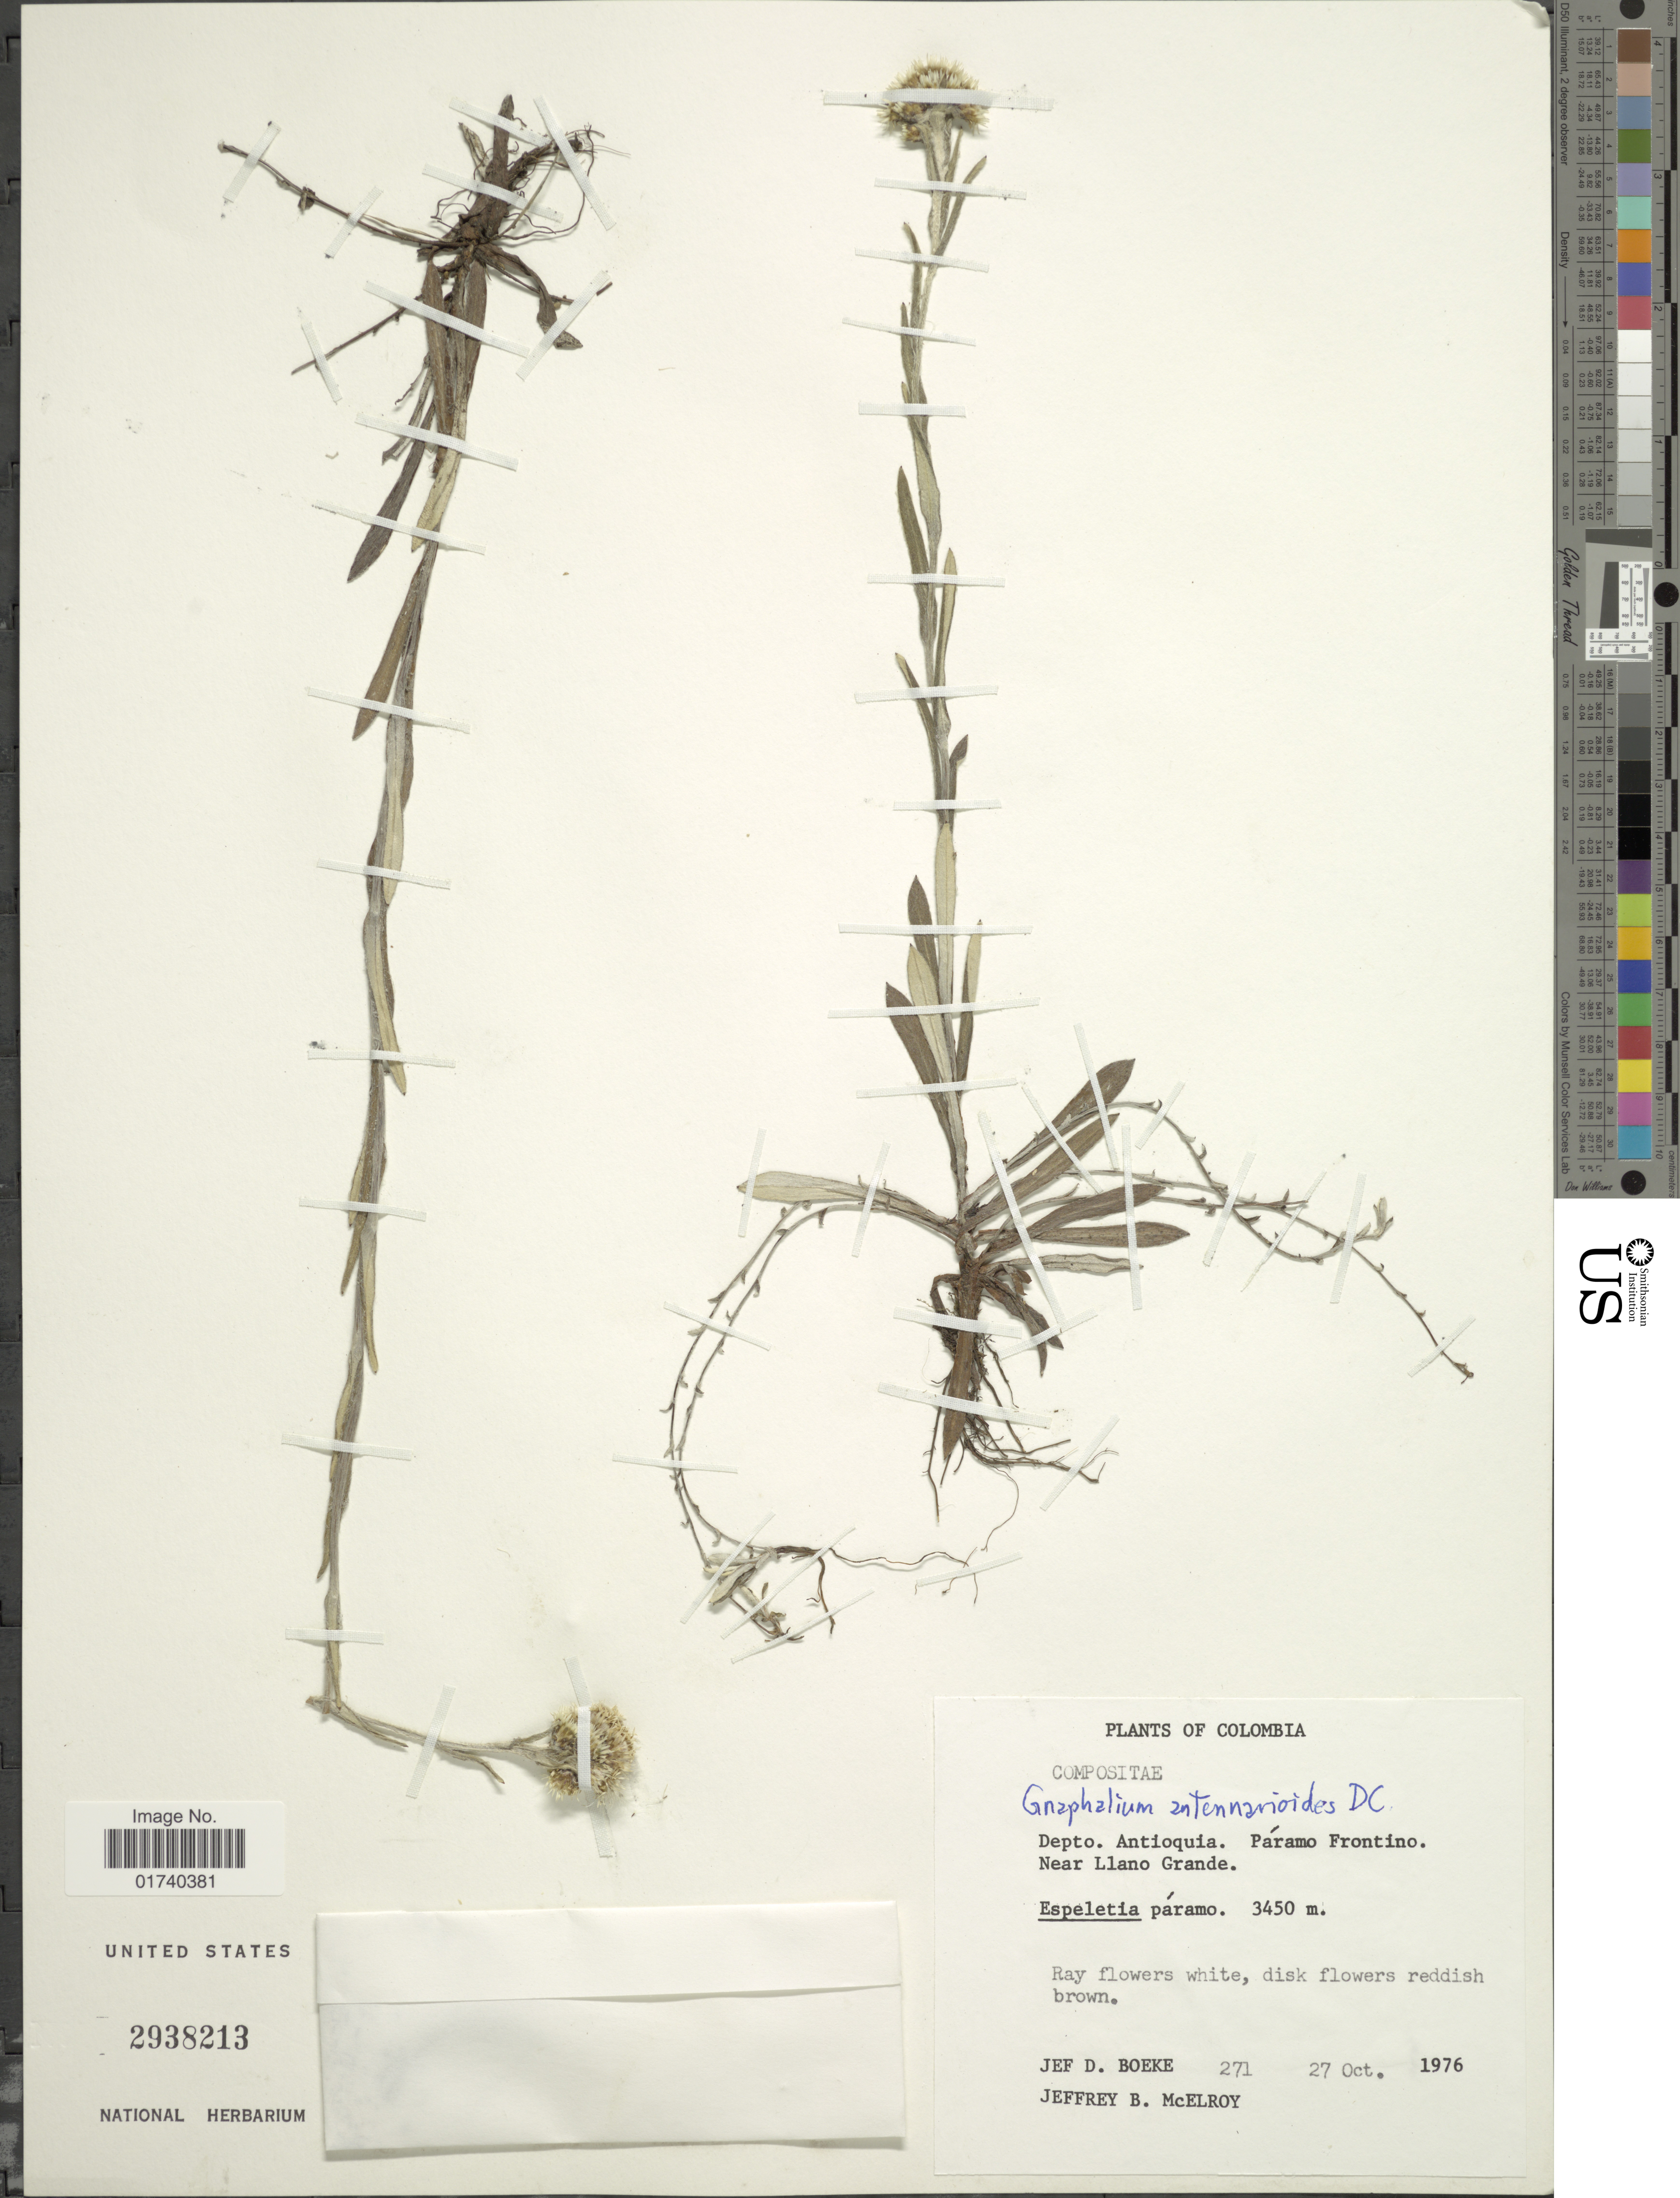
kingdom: Plantae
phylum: Tracheophyta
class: Magnoliopsida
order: Asterales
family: Asteraceae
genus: Chryselium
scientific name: Chryselium gnaphalioides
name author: (Kunth) Urtubey & S.E. Freire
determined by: Nesom, Guy L.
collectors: J. D. Boeke & J. B. McElroy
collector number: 271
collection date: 1976-10-27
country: Colombia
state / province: Antioquia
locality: Depto Antioquia, Paramo Frontino, Near Llano Grande.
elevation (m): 3450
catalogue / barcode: US 2939213